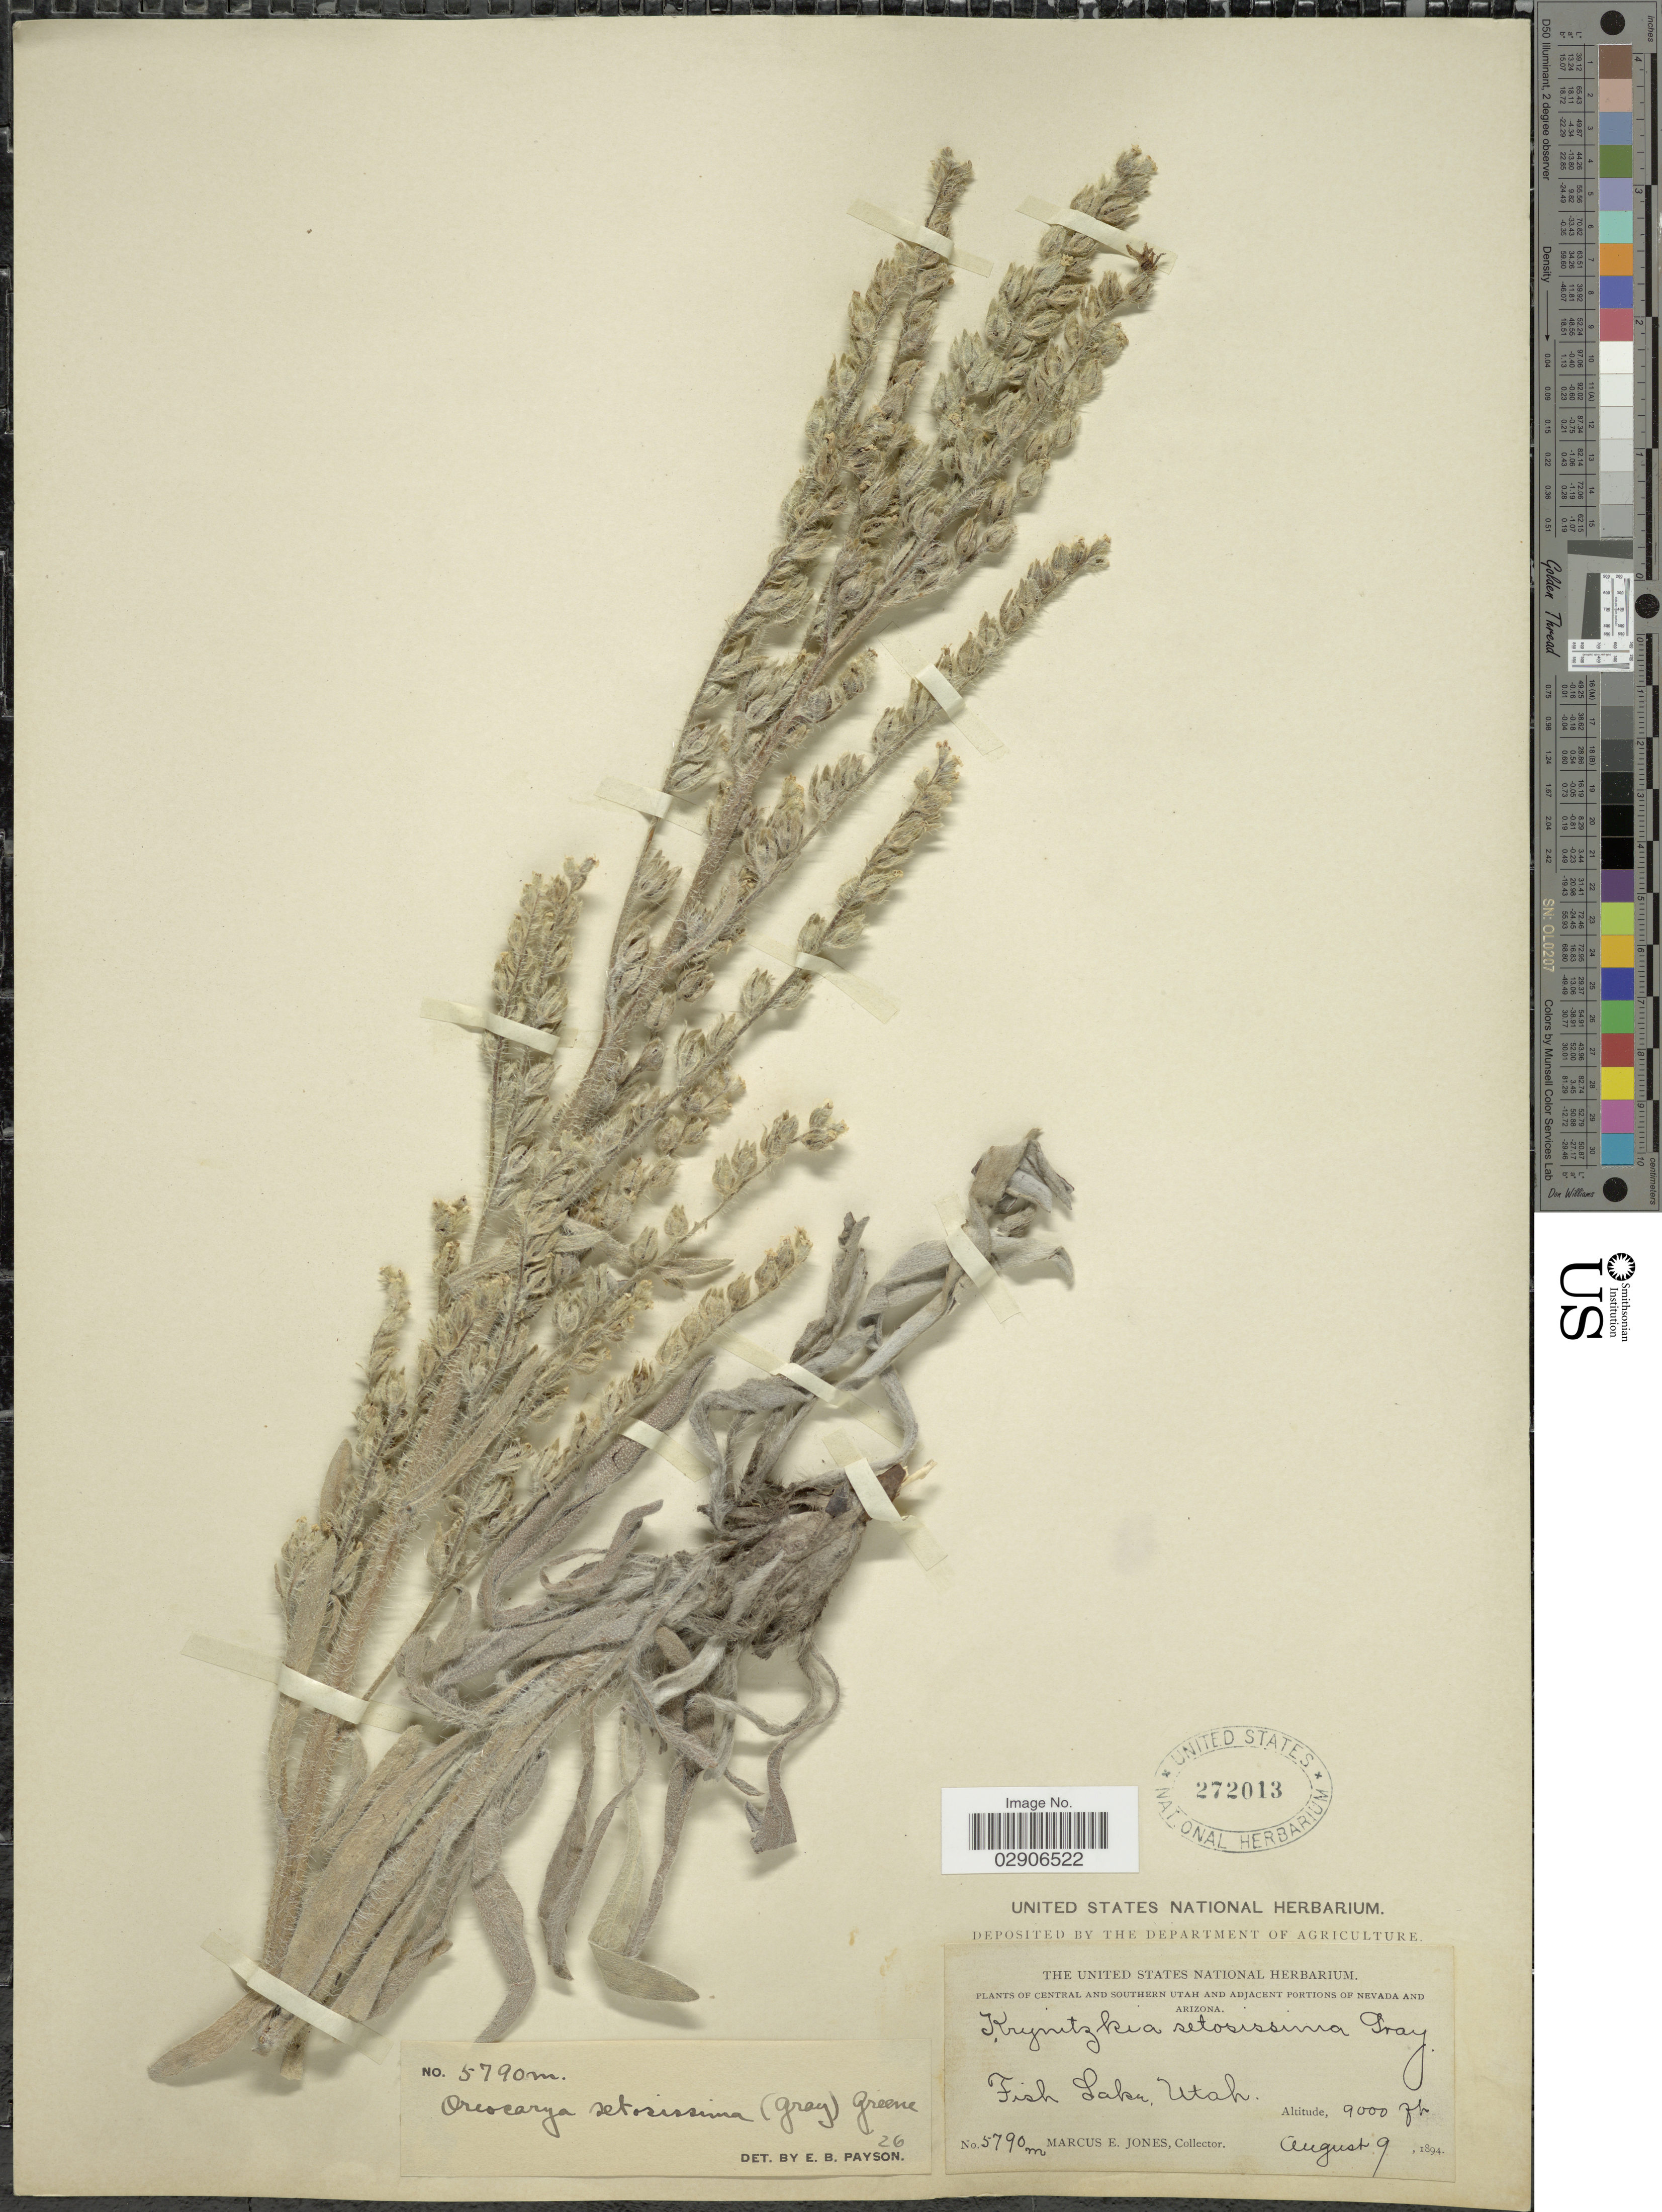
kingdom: Plantae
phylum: Tracheophyta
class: Magnoliopsida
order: Boraginales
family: Boraginaceae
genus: Oreocarya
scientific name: Oreocarya setosissima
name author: (A. Gray) Greene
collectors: M. E. Jones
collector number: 5790m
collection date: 1894-08-09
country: United States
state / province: Utah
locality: Central and Southern Utah. Fish Lake.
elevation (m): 2743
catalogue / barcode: US 272013